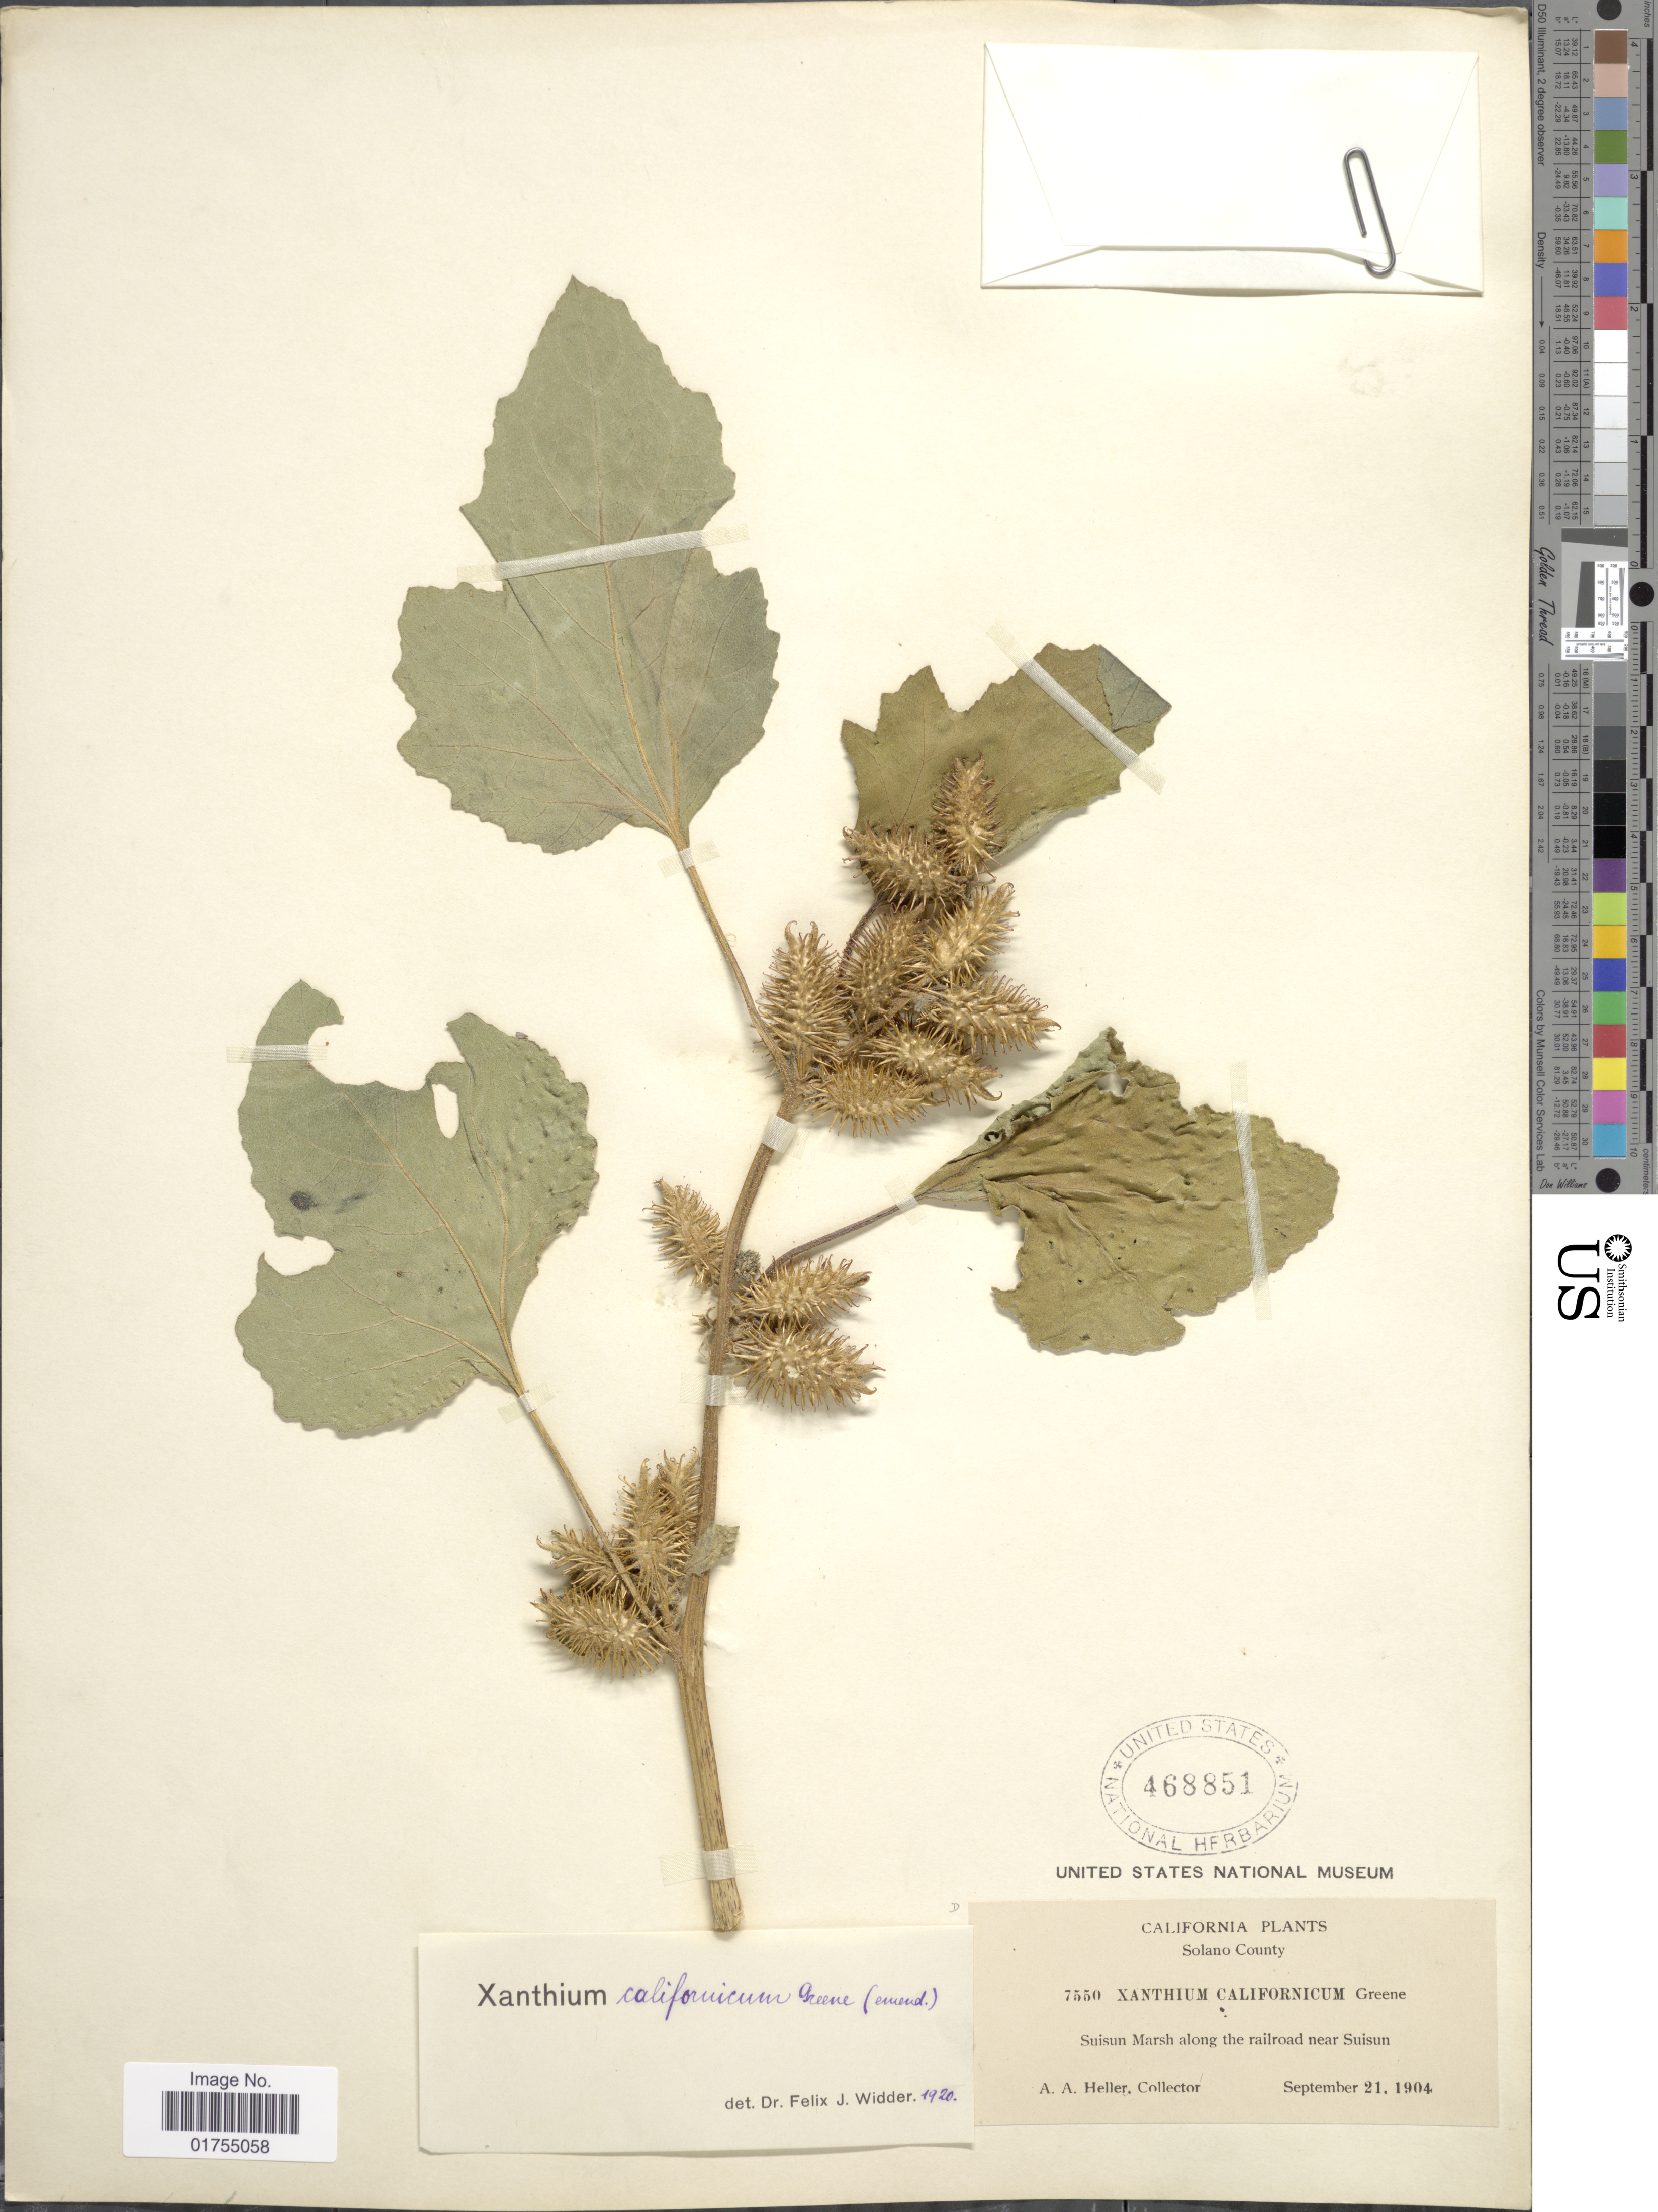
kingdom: Plantae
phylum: Tracheophyta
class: Magnoliopsida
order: Asterales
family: Asteraceae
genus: Xanthium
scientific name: Xanthium californicum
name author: Greene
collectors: A. A. Heller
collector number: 7550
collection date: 1904-09-21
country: United States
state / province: California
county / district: Solano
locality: Solano County. Suisun Marsh along the railroad near Suisun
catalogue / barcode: US 468851